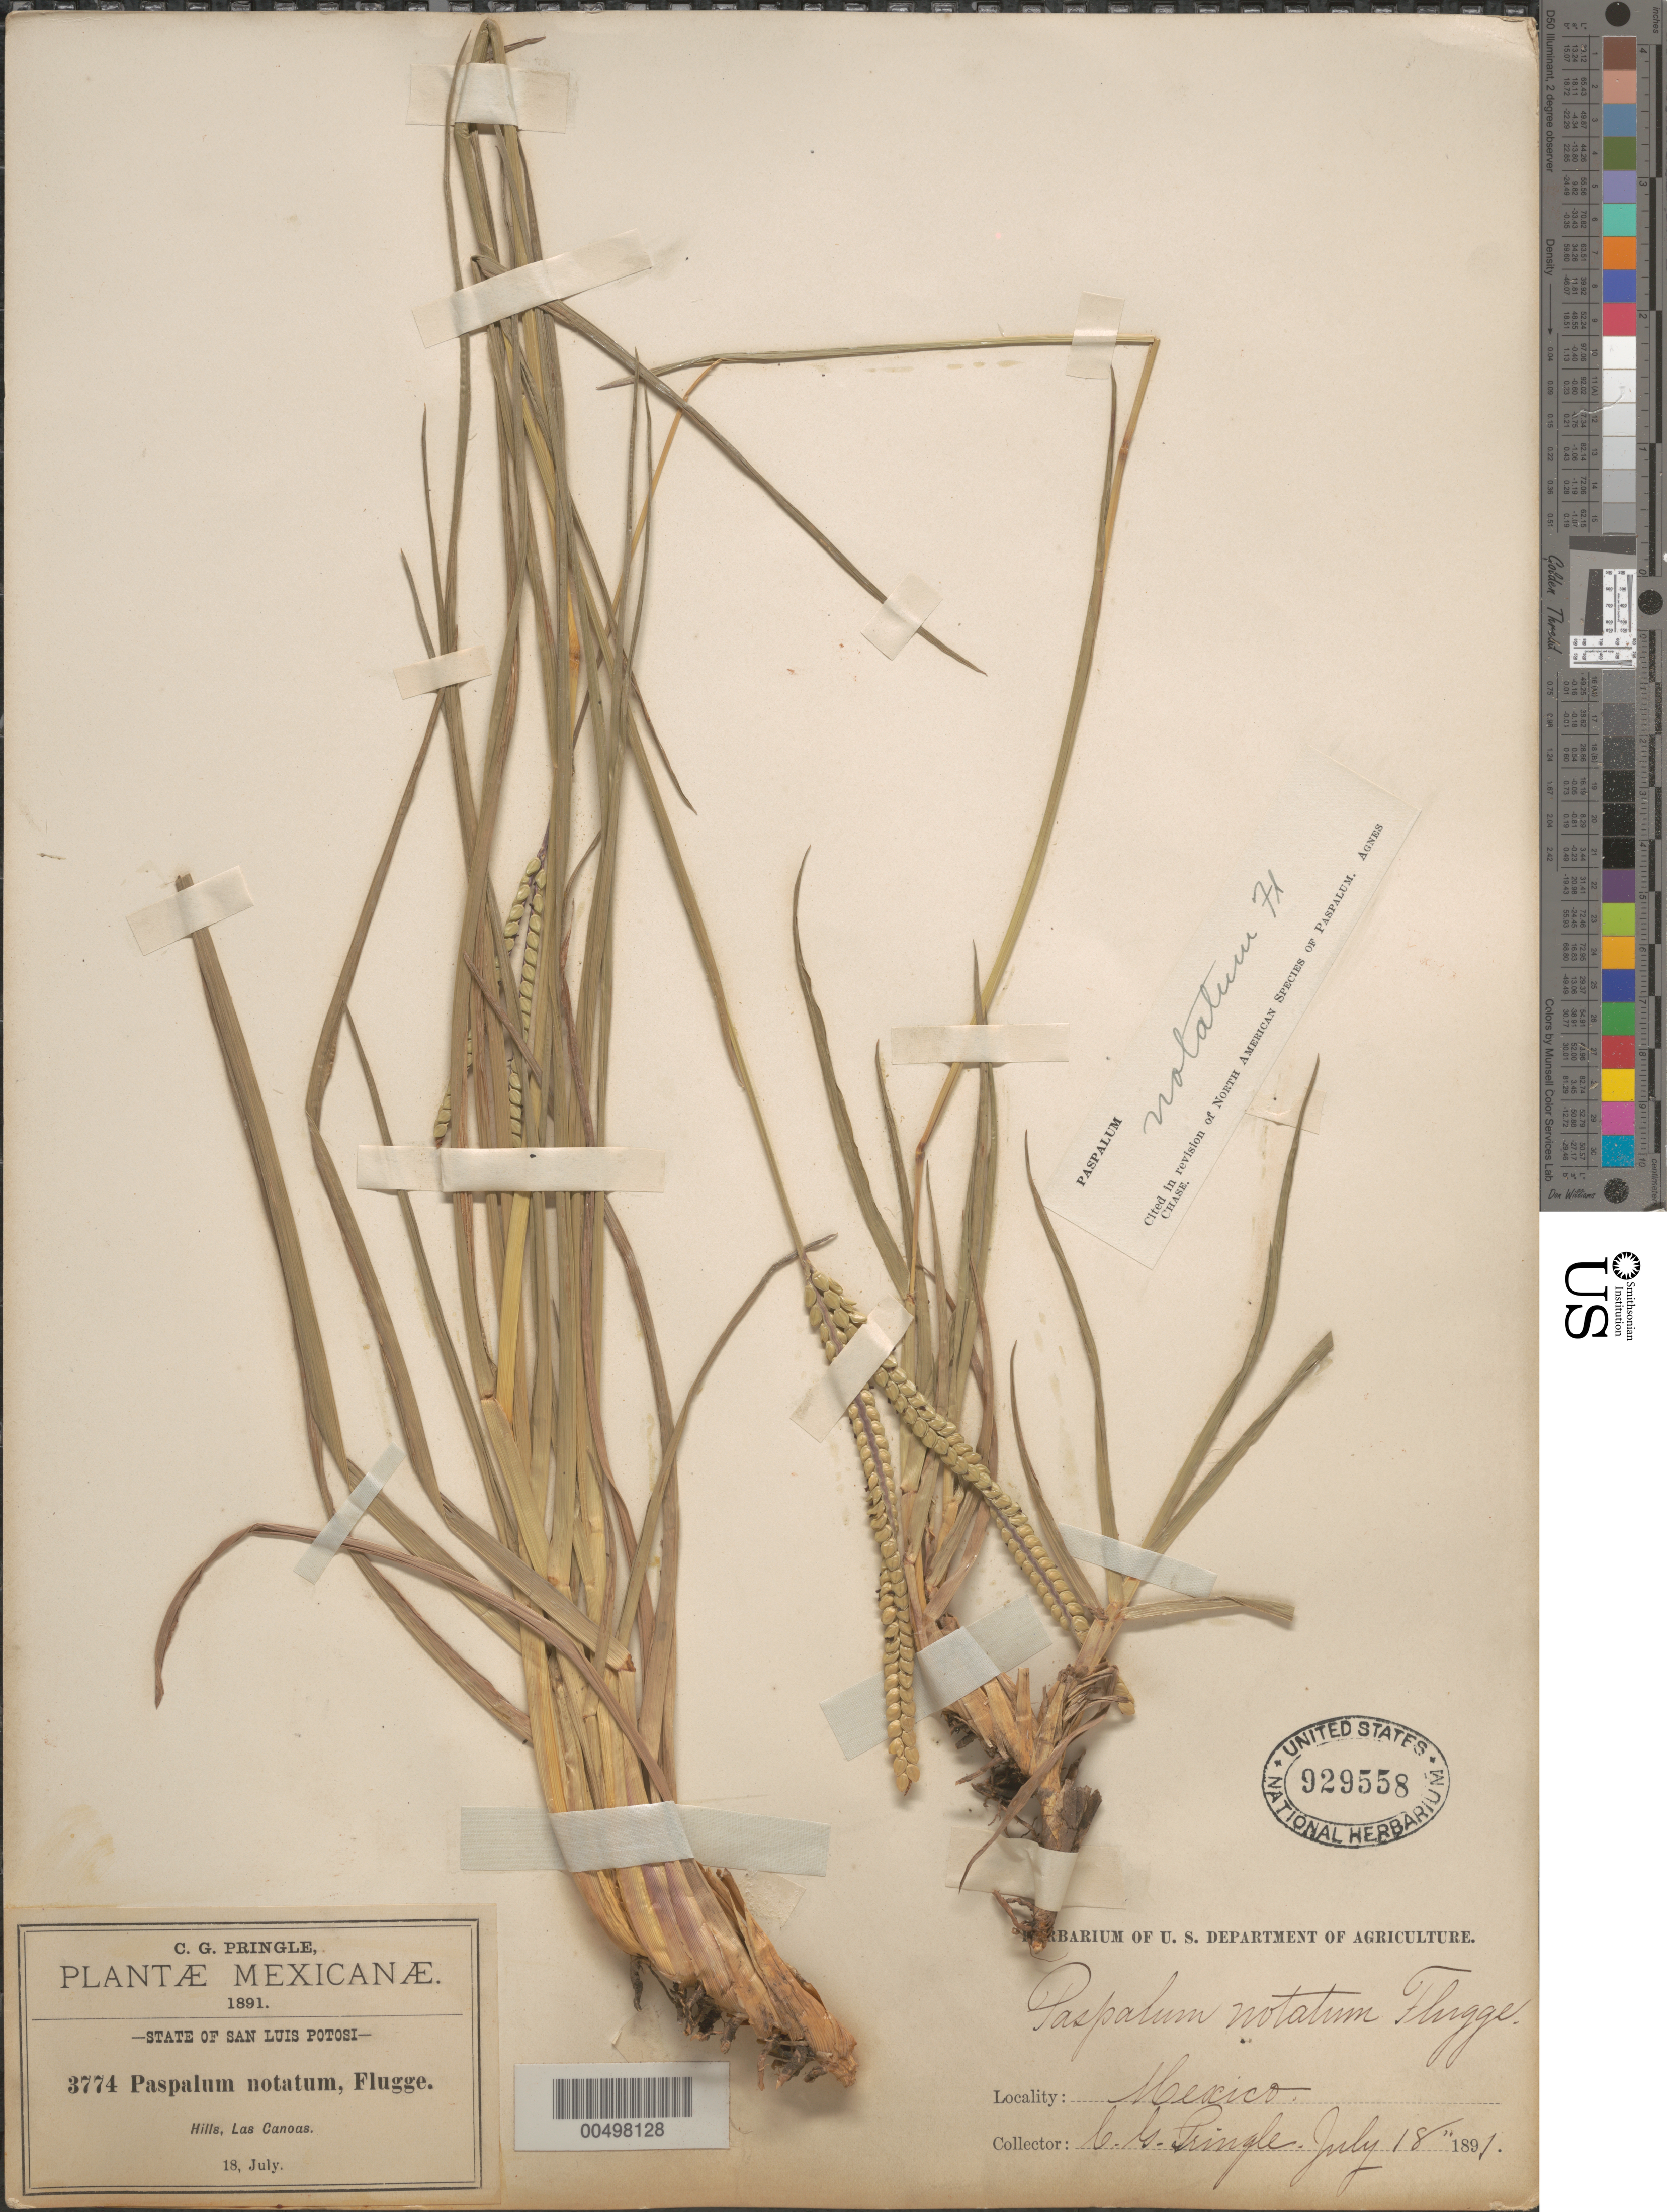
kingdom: Plantae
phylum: Tracheophyta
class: Liliopsida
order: Poales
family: Poaceae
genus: Paspalum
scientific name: Paspalum notatum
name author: Flüggé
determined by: Chase, [M.] Agnes, (US)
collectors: C. G. Pringle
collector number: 3774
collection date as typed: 18 Jul 1891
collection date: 1891-07-18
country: Mexico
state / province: San Luis Potosi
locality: Las Canoas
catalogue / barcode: US 929558